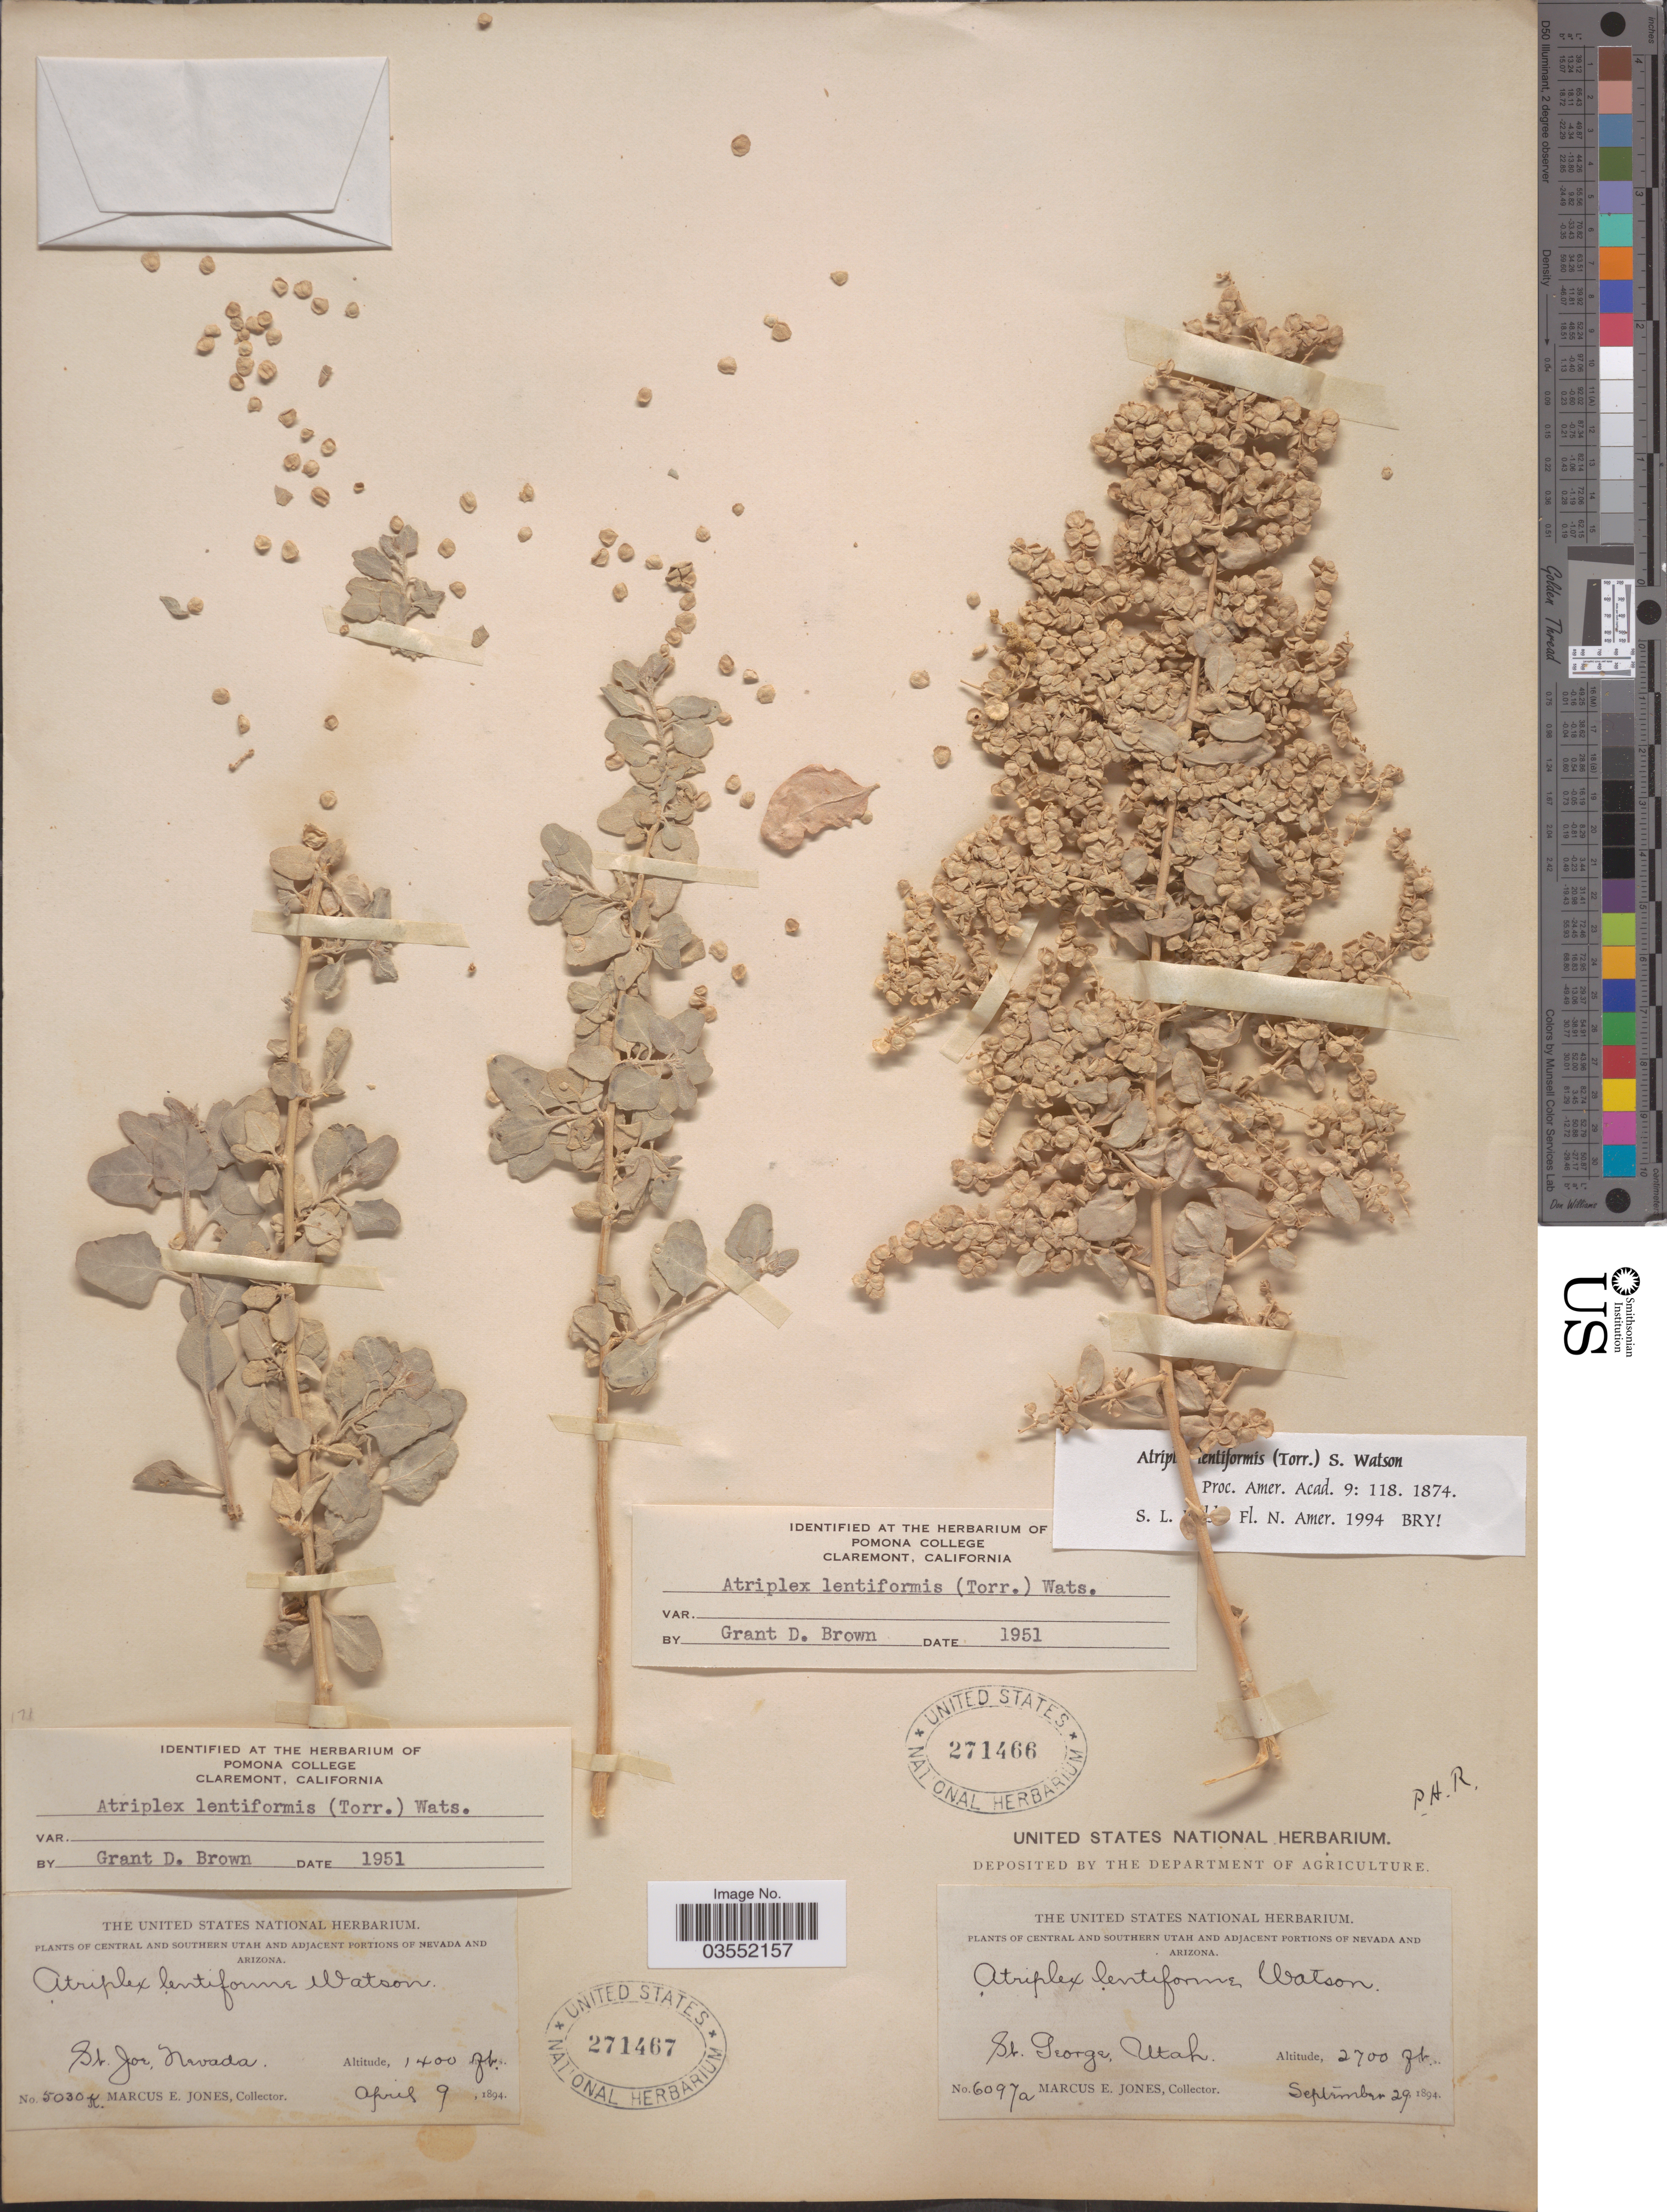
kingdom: Plantae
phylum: Tracheophyta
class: Magnoliopsida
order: Caryophyllales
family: Amaranthaceae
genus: Atriplex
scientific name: Atriplex lentiformis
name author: (Torr.) S. Watson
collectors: M. E. Jones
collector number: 6097a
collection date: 1894-09-29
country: United States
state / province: Utah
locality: Central and Southern Utah. St. George.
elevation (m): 823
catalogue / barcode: US 271466-2